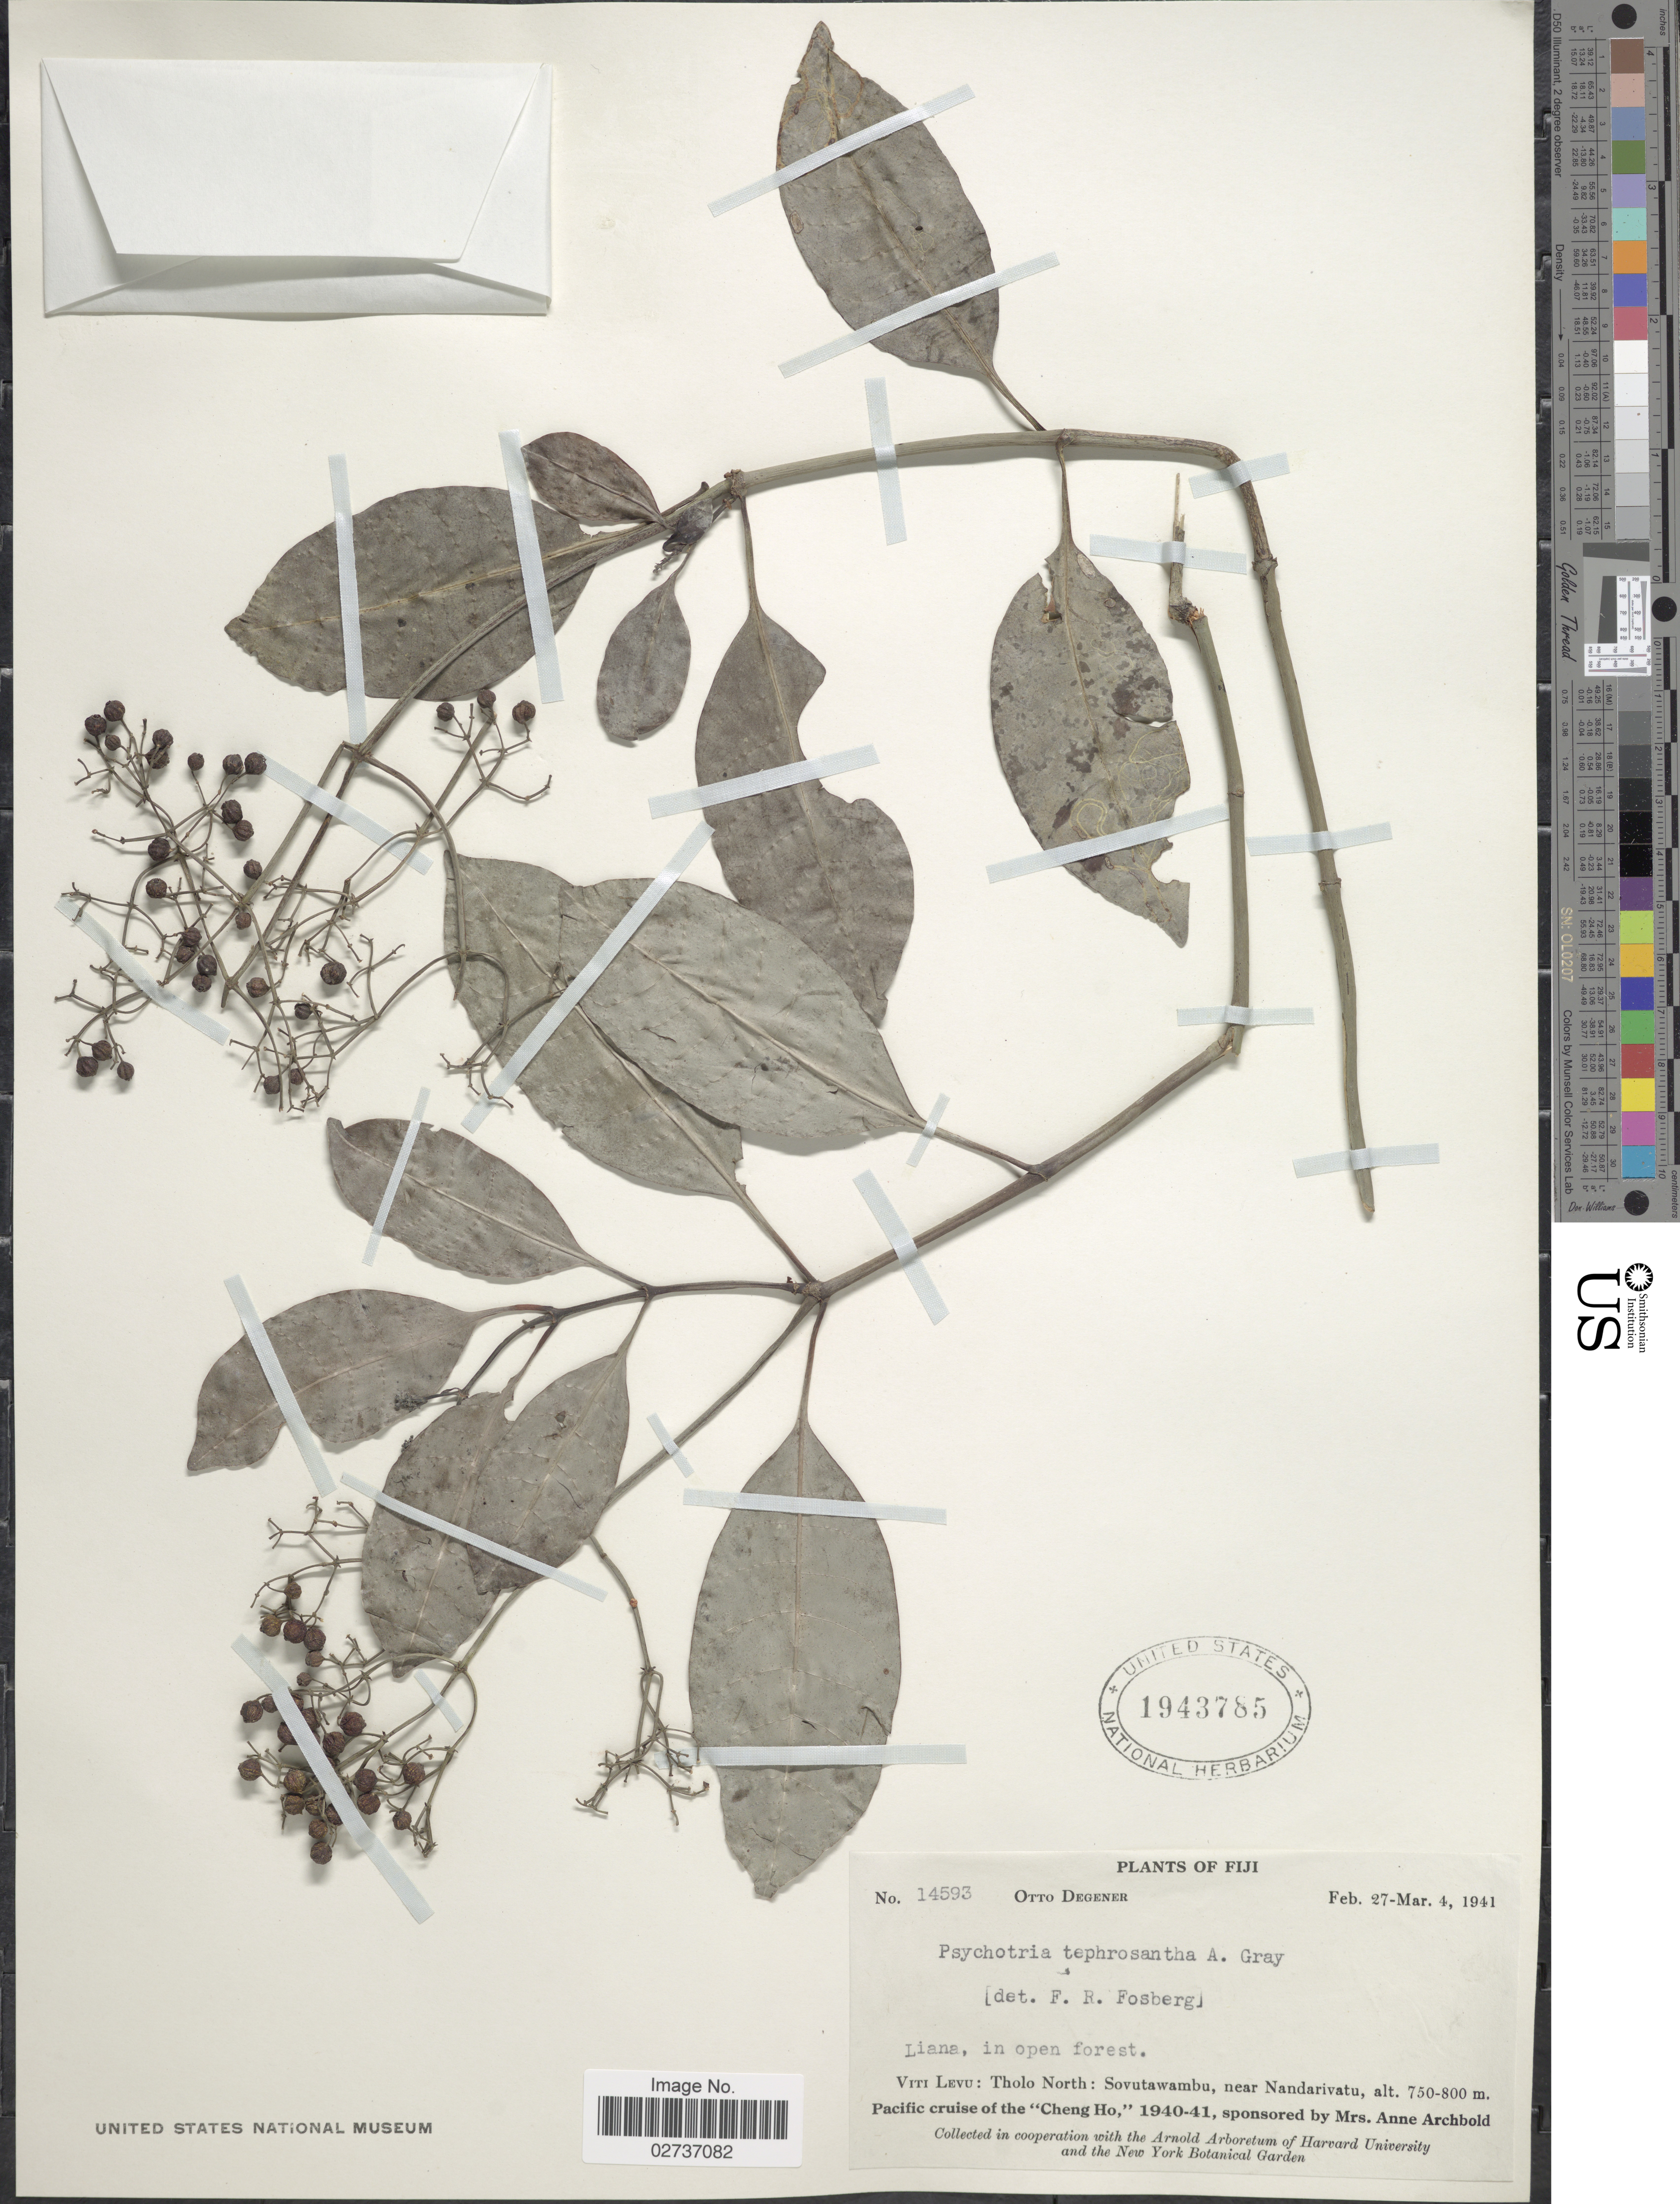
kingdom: Plantae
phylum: Tracheophyta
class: Magnoliopsida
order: Gentianales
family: Rubiaceae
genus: Psychotria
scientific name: Psychotria tephrosantha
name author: A. Gray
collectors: O. Degener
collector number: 14593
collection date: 1941-02-27/1941-03-04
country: Fiji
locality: Viti Levu: Tholo North: Sovutawambu, near Nandarivatu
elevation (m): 750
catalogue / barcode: US 1943785